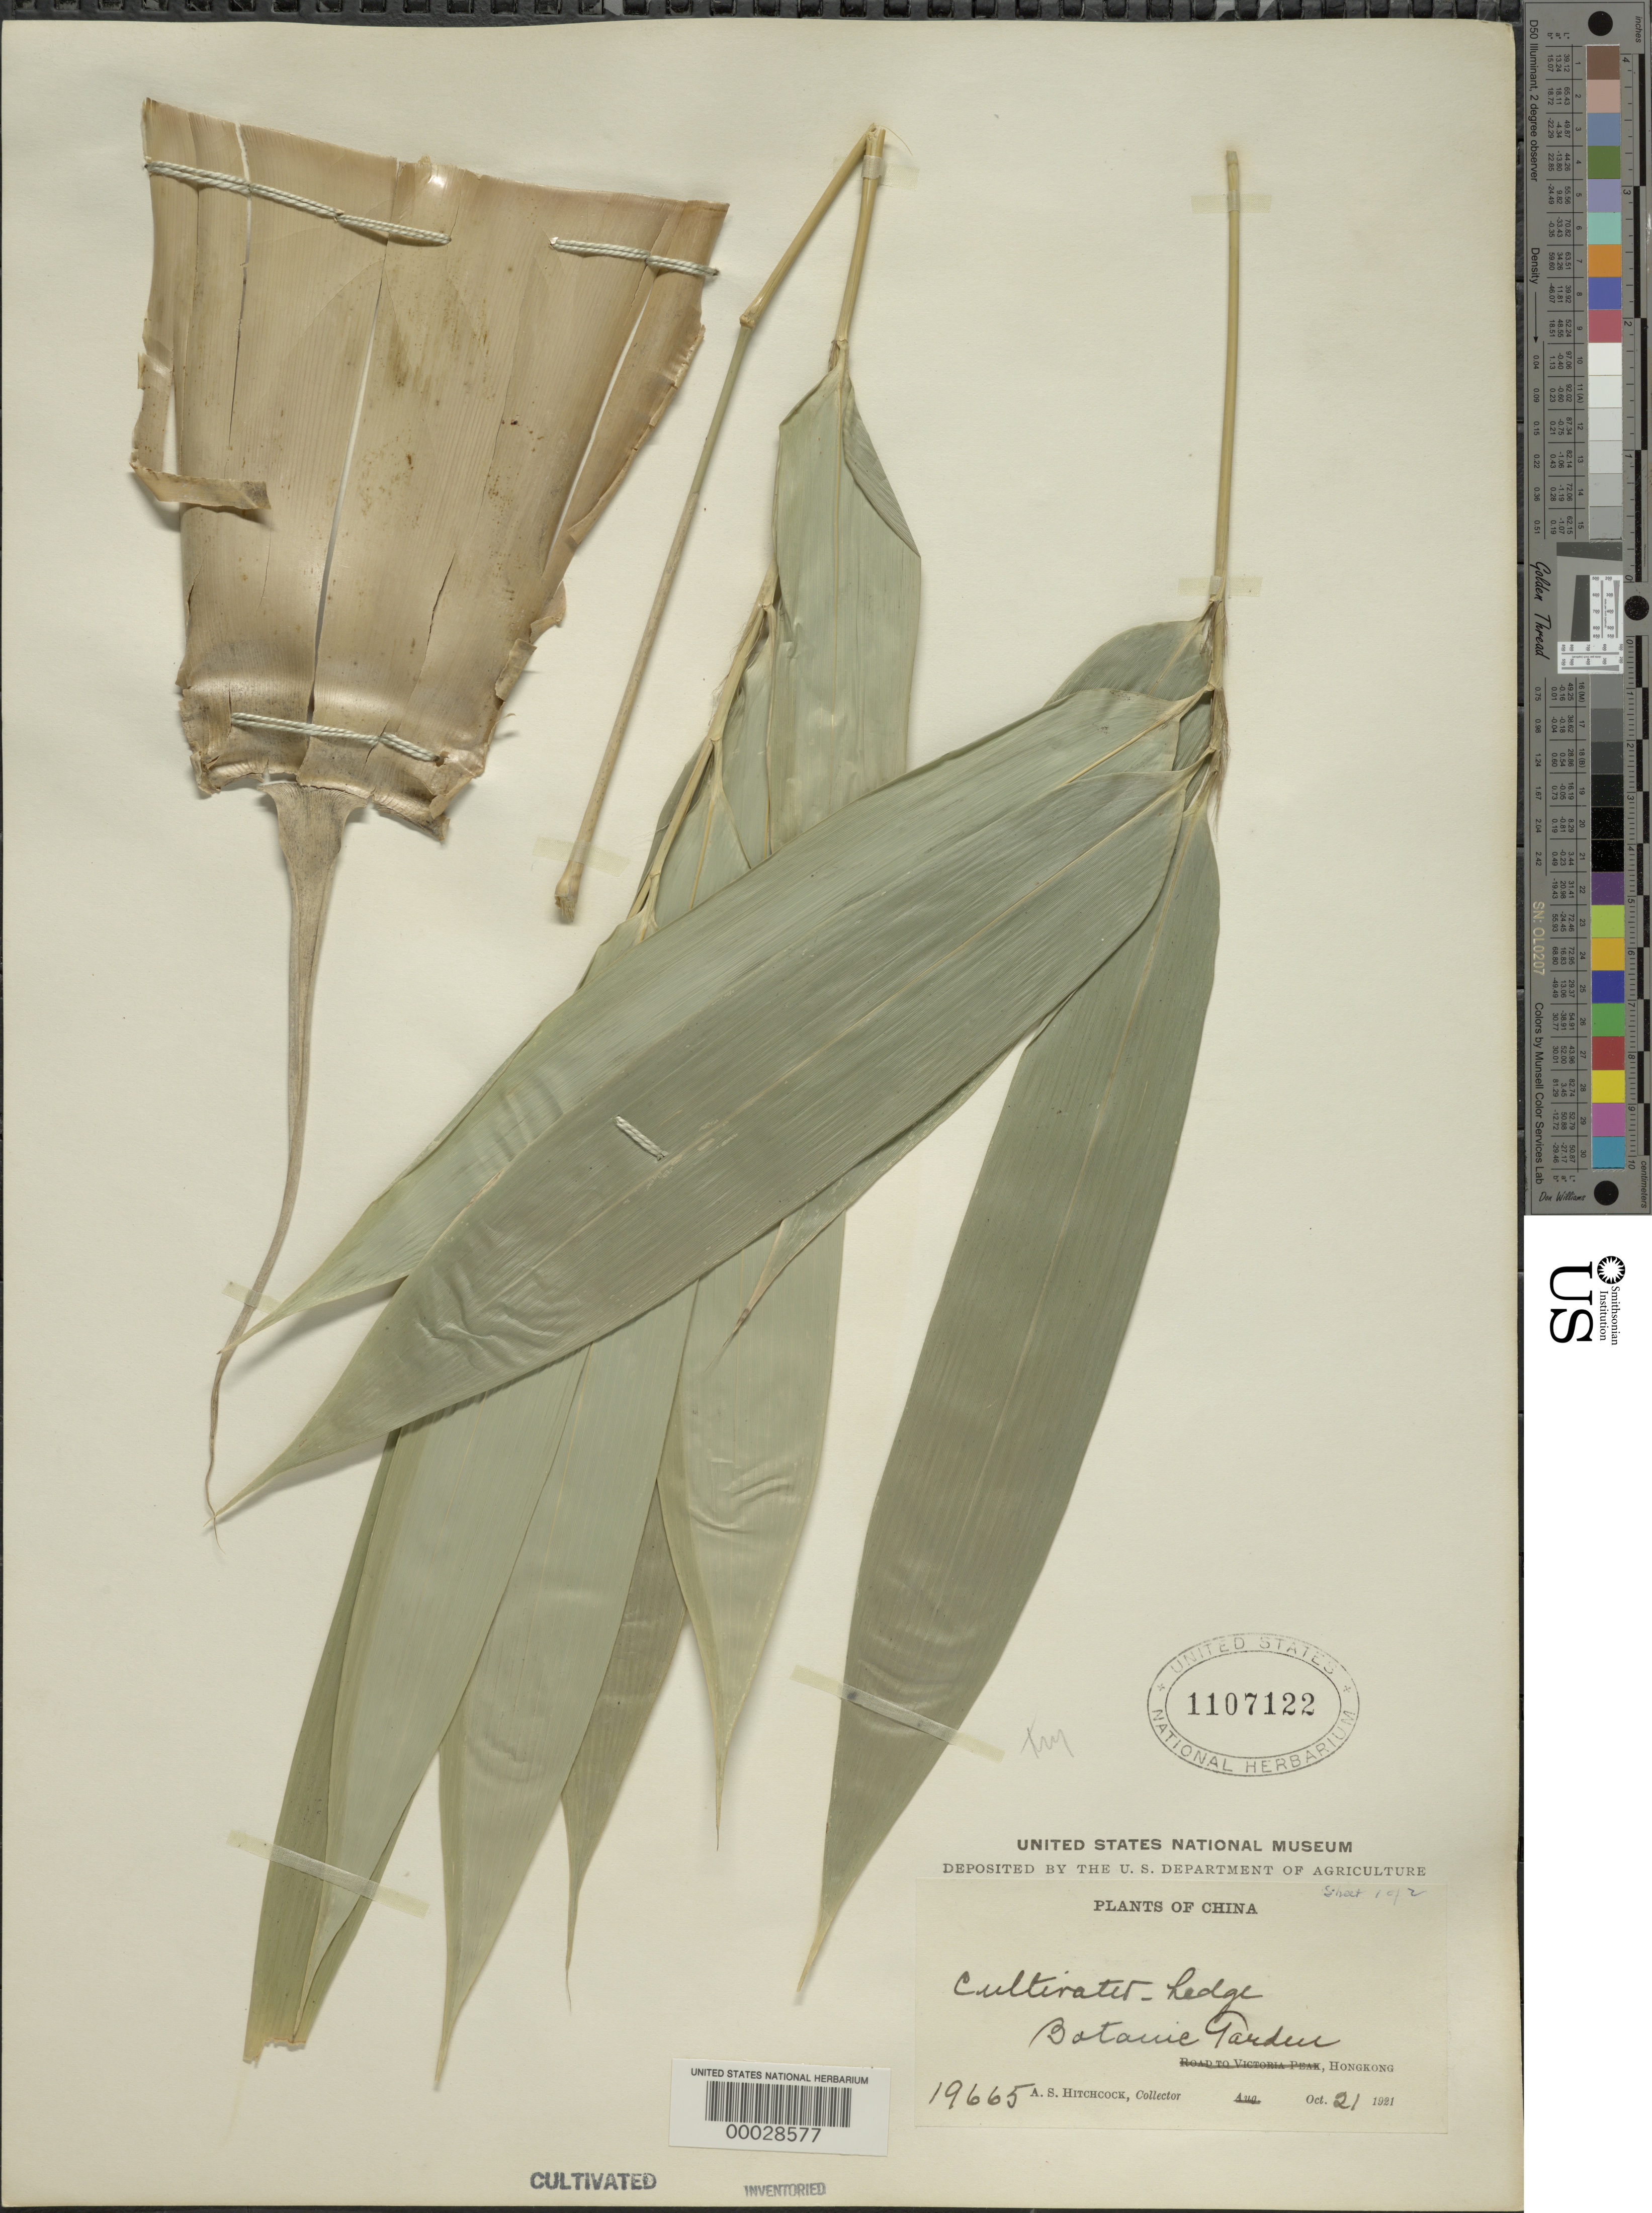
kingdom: Plantae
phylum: Tracheophyta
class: Liliopsida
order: Poales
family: Poaceae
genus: Melocanna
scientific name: Melocanna baccifera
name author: (Roxb.) Kurz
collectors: A. S. Hitchcock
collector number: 19665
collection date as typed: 21 Oct 1921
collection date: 1921-10-21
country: China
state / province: Hong Kong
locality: Botanic gardens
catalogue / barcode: US 1107122